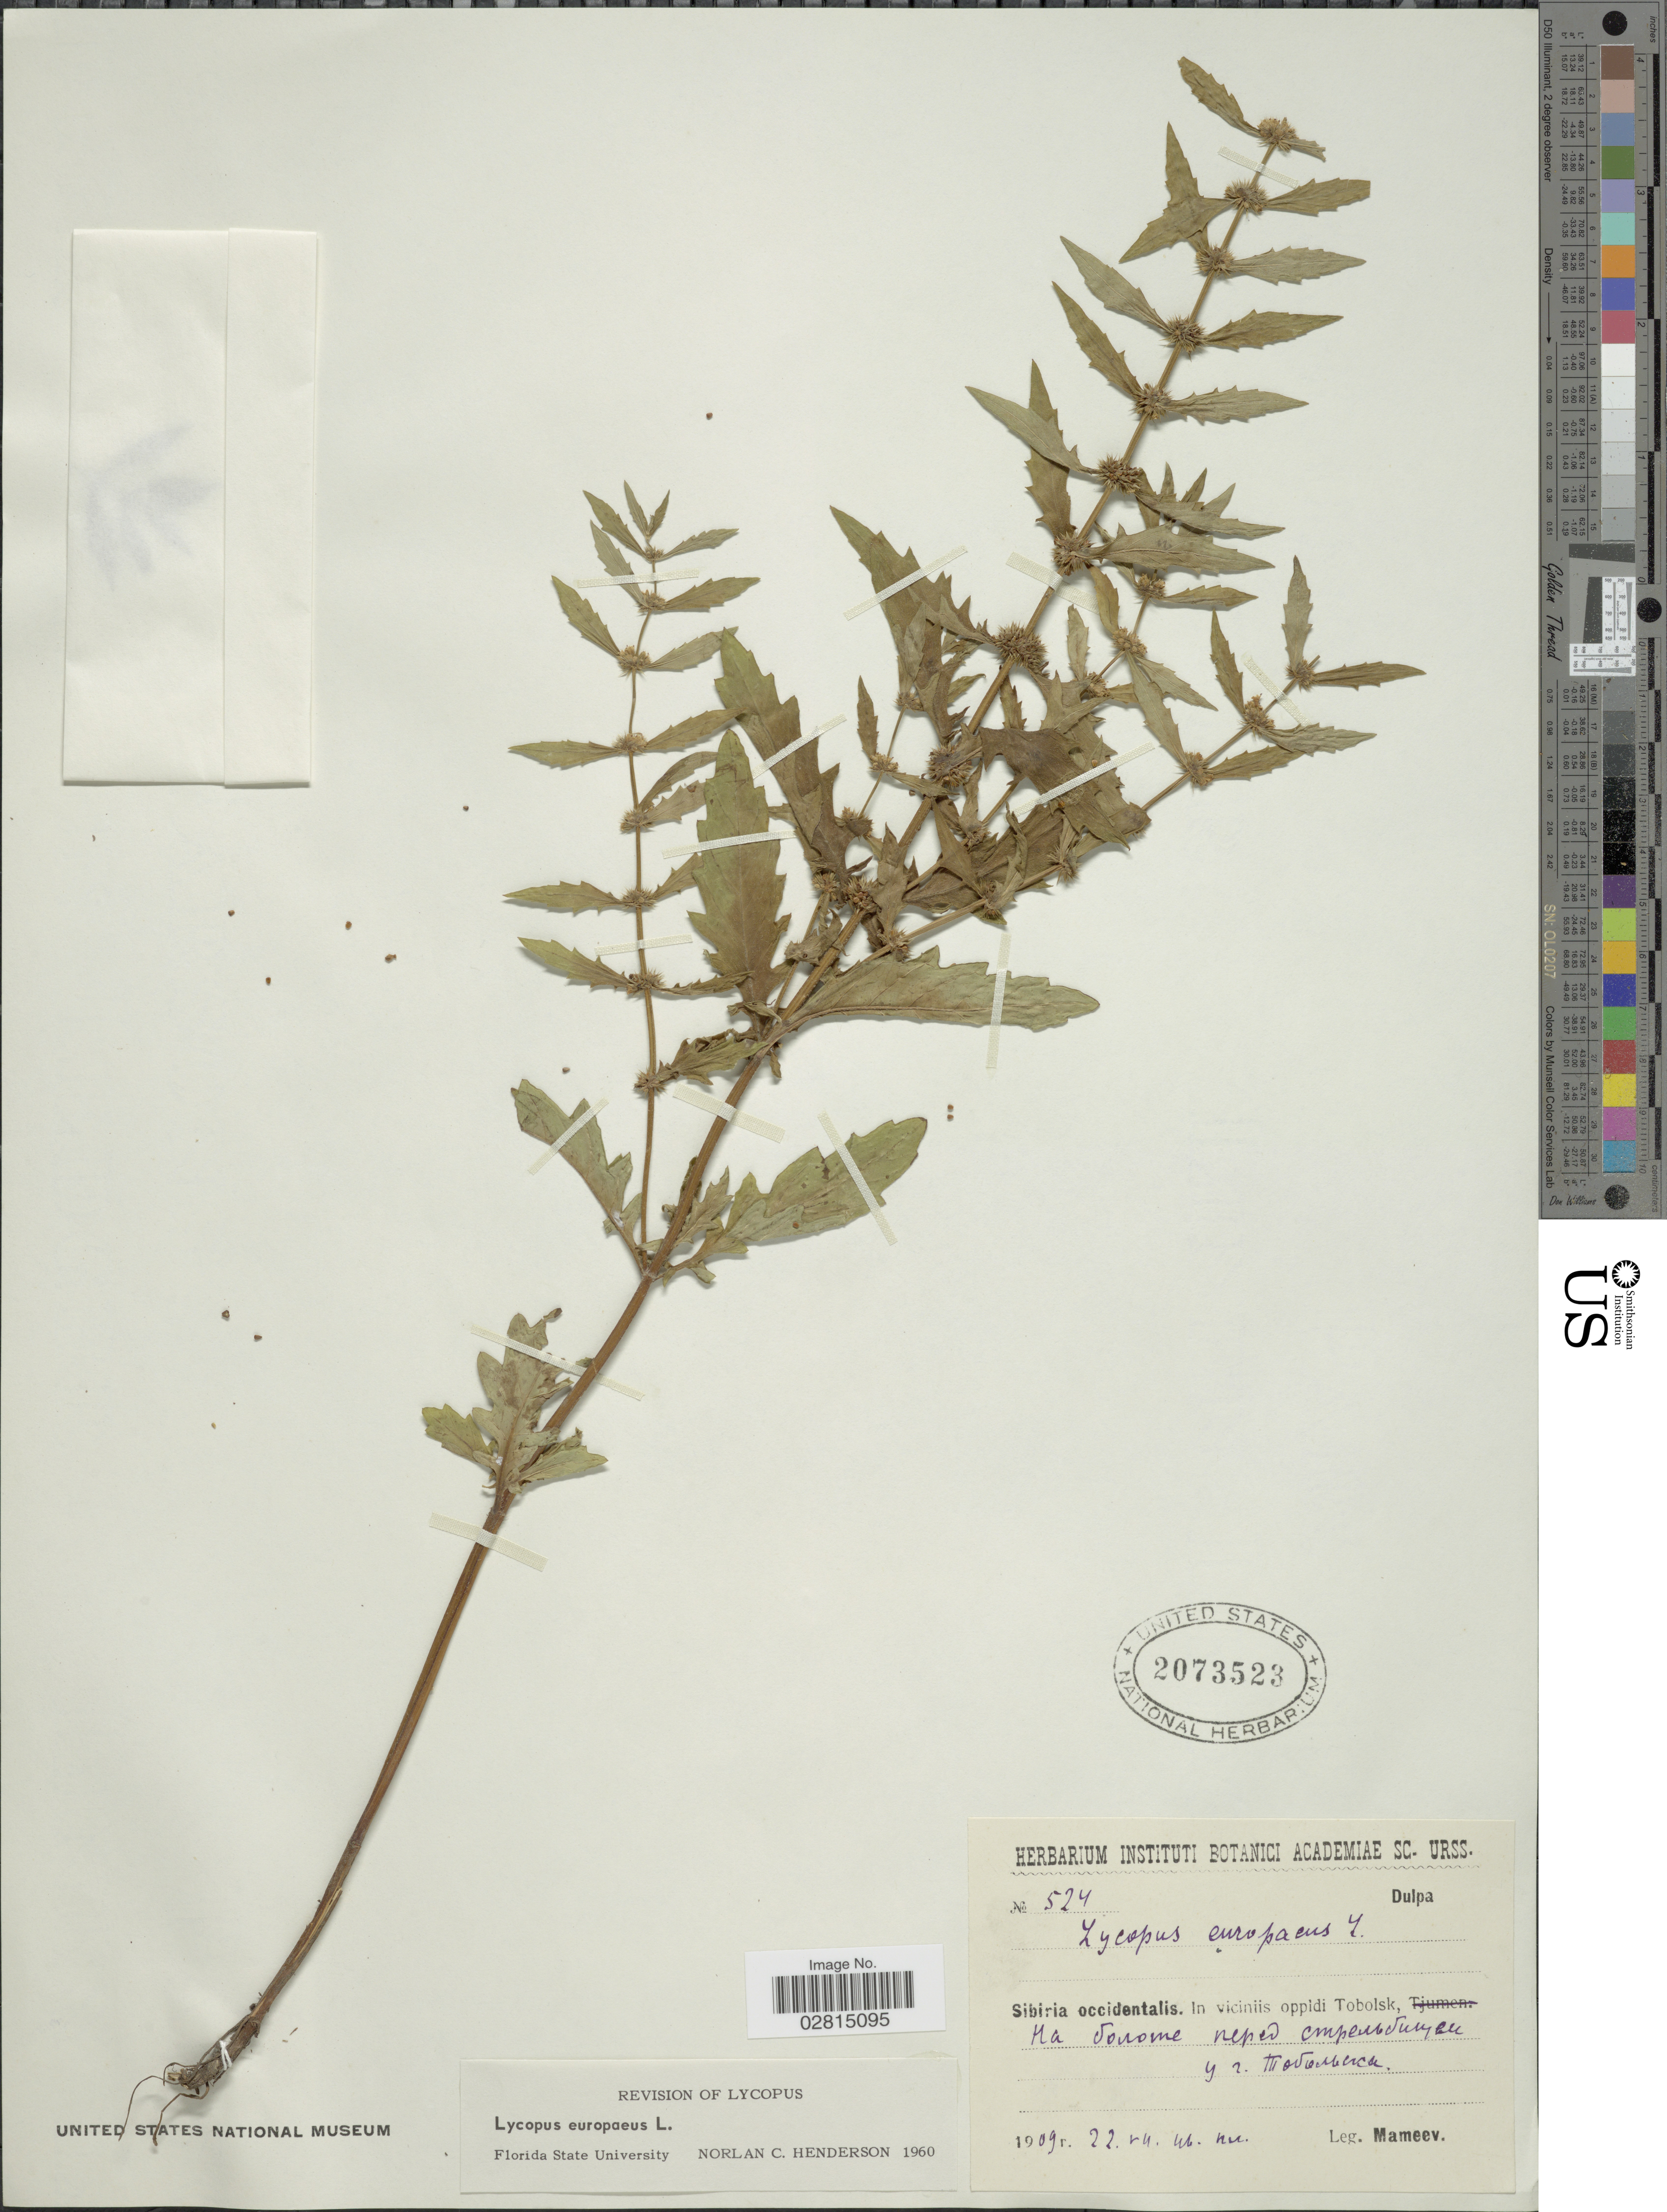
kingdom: Plantae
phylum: Tracheophyta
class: Magnoliopsida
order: Lamiales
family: Lamiaceae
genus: Lycopus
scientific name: Lycopus europaeus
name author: L.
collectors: Mameev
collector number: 524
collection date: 1909-07-22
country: Russian Federation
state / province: Tyumen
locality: Sibiria occidentalis, in viciniis oppidi Tobolsk, X.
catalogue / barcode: US 2073523